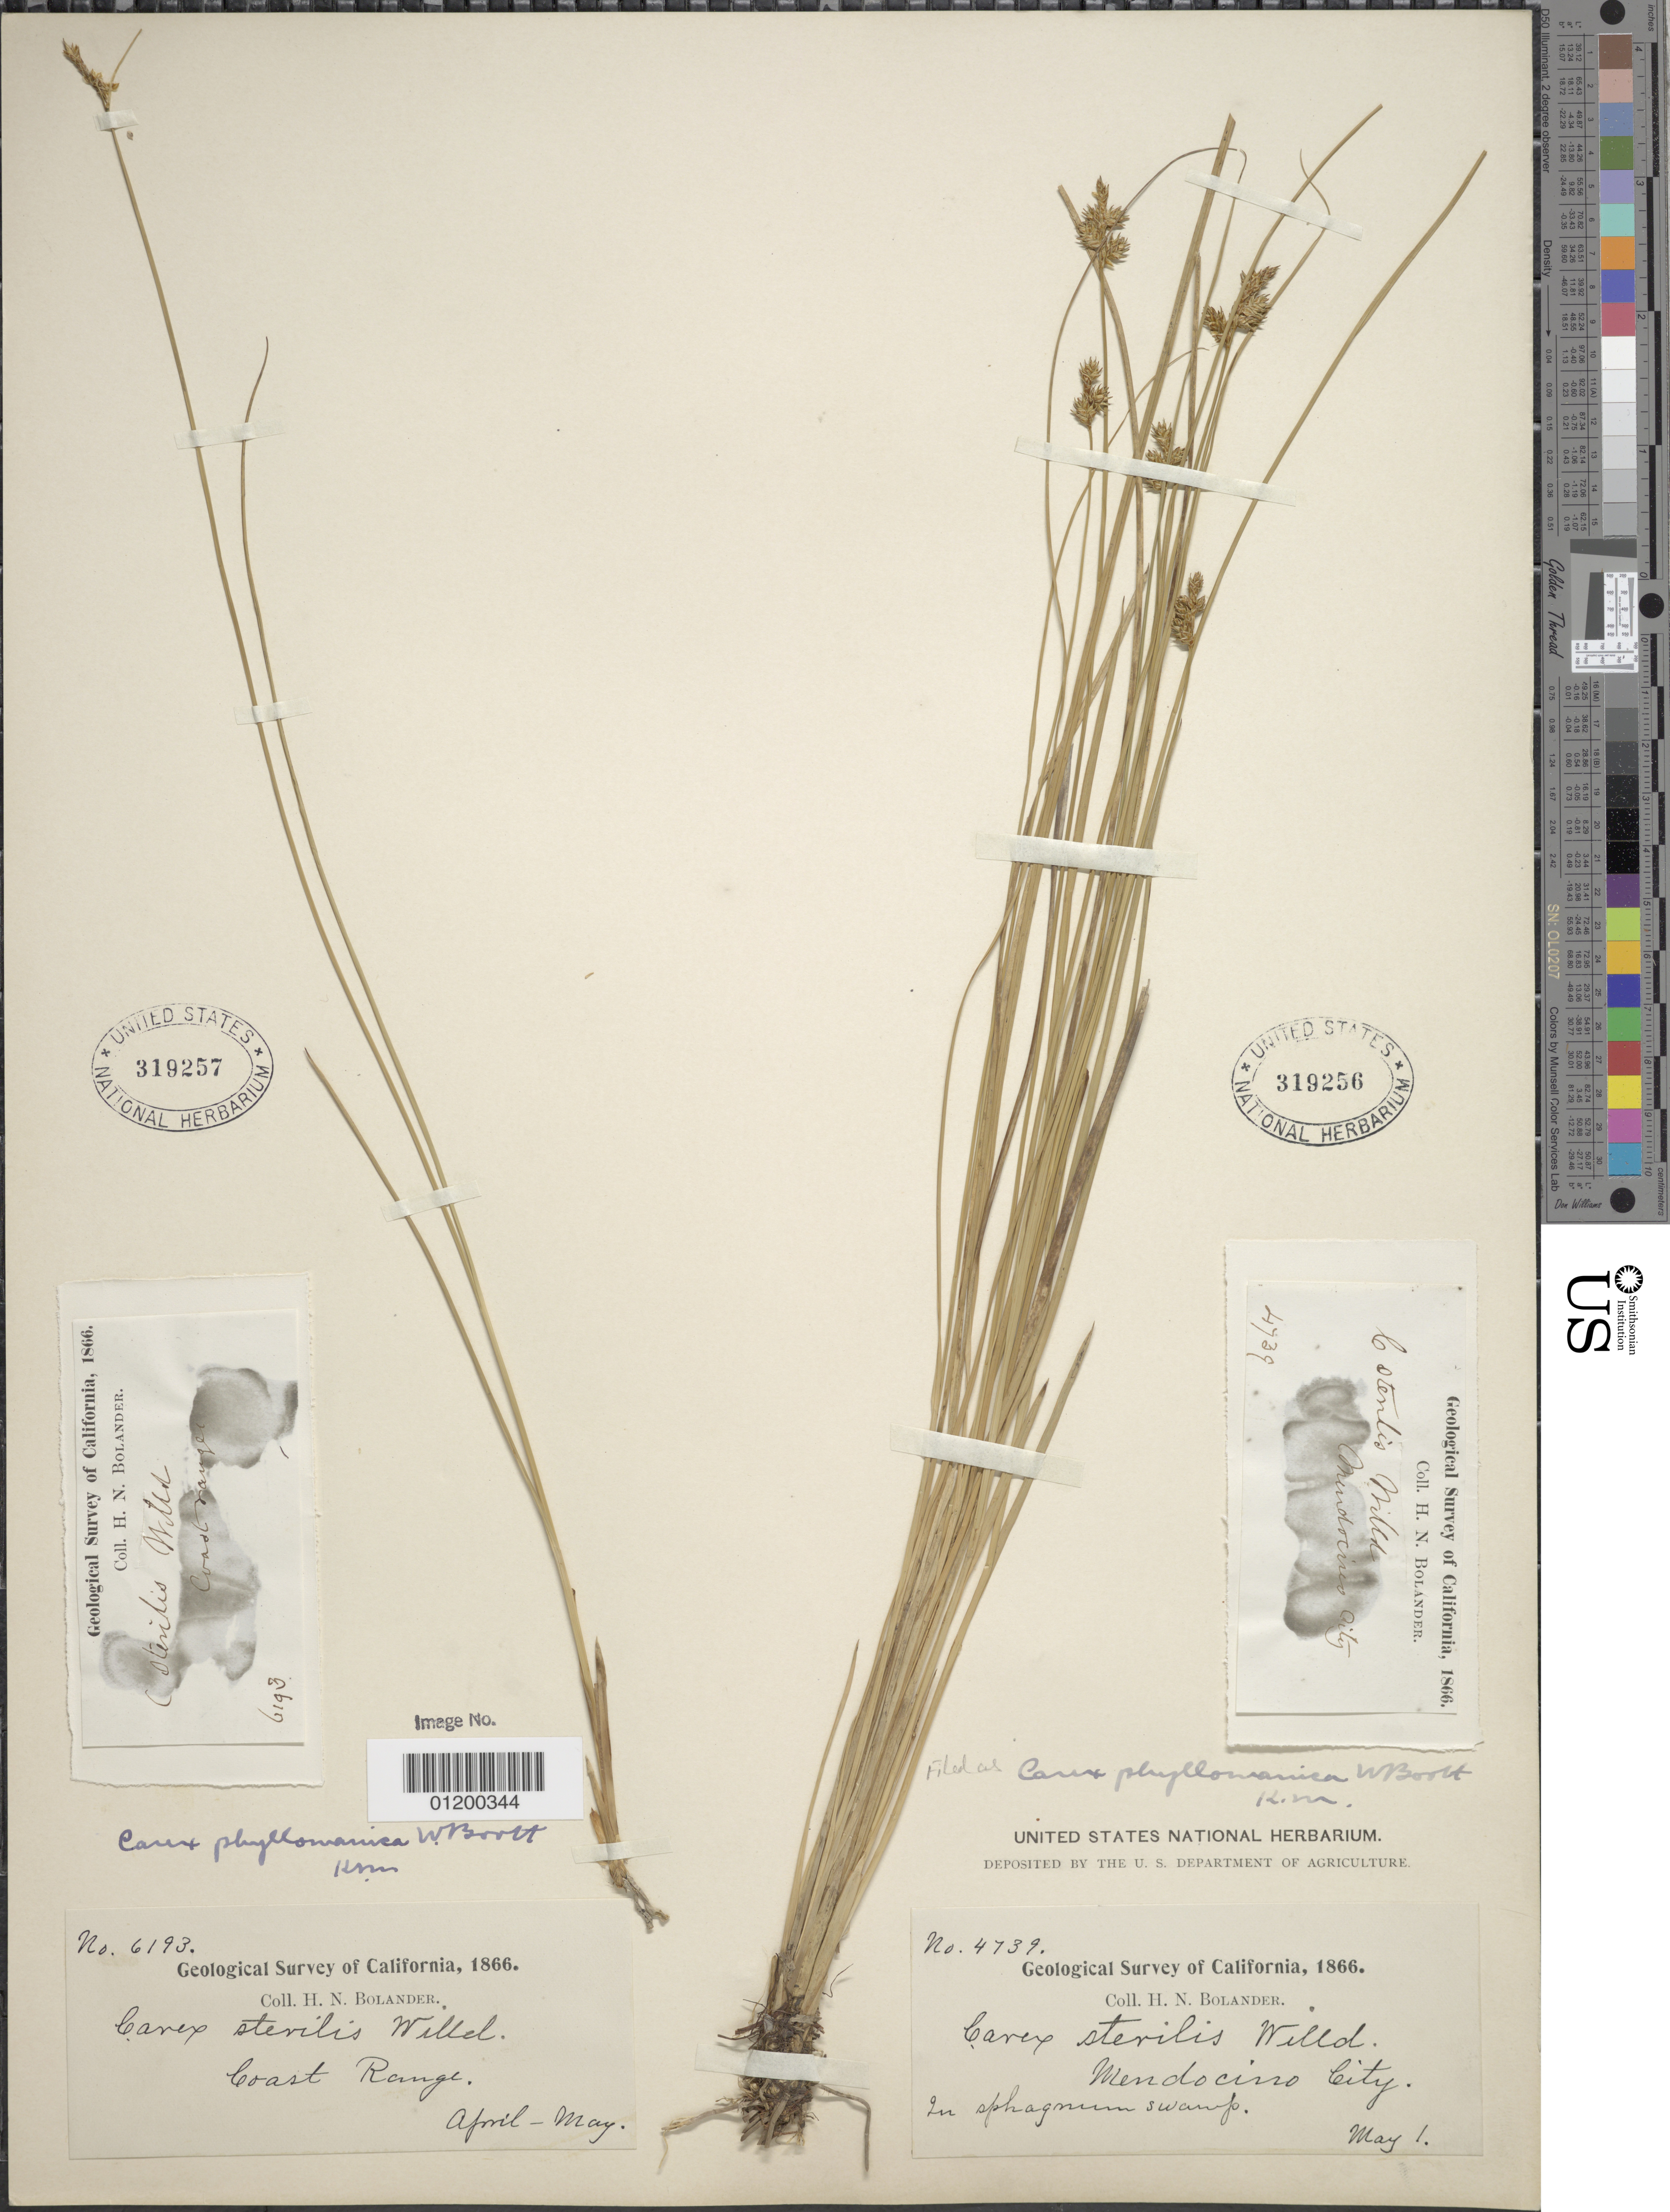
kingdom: Plantae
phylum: Tracheophyta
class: Liliopsida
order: Poales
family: Cyperaceae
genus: Carex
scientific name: Carex echinata subsp. phyllomanica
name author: (W. Boott) Reznicek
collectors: H. Bolander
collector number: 6193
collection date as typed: Apr 1866 and -- May 1866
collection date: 1866-04,1866-05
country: United States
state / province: California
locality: Coast Range.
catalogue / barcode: US 319257